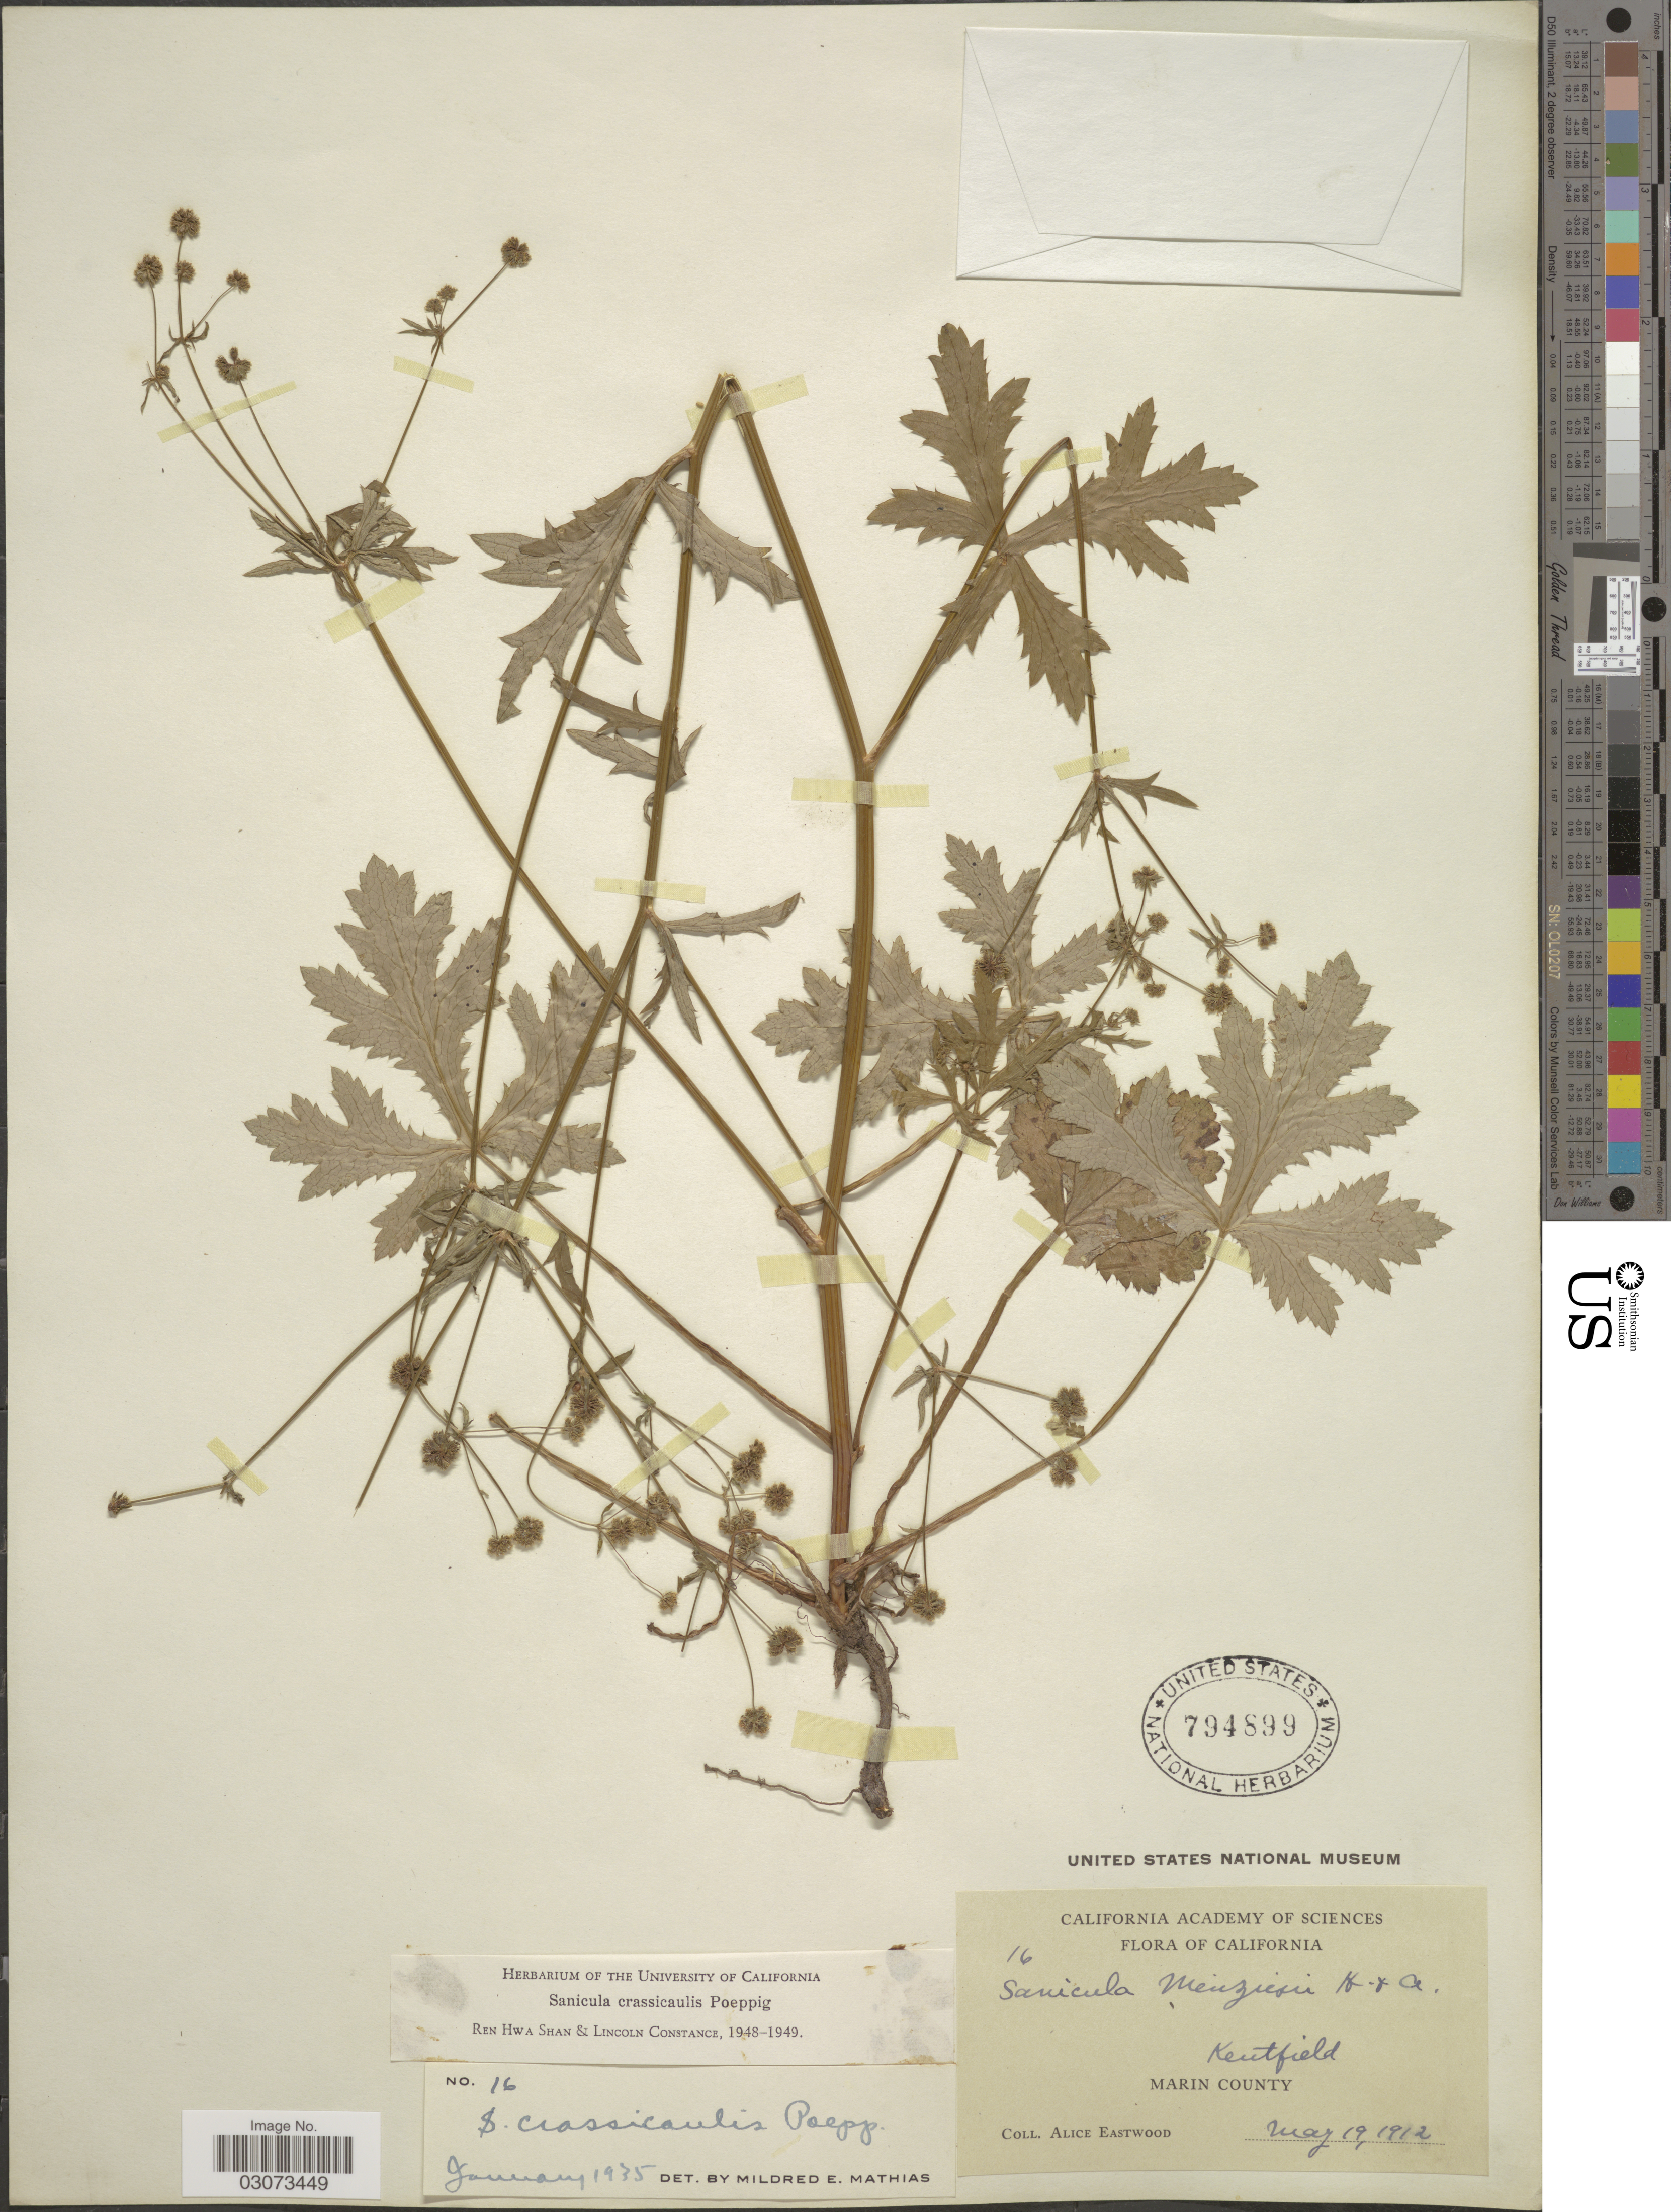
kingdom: Plantae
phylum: Tracheophyta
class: Magnoliopsida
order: Apiales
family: Apiaceae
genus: Sanicula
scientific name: Sanicula crassicaulis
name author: Poepp. ex DC.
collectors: A. Eastwood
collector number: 16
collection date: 1912-05-19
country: United States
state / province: California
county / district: Marin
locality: Kentfield. Marin County.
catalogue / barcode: US 794899